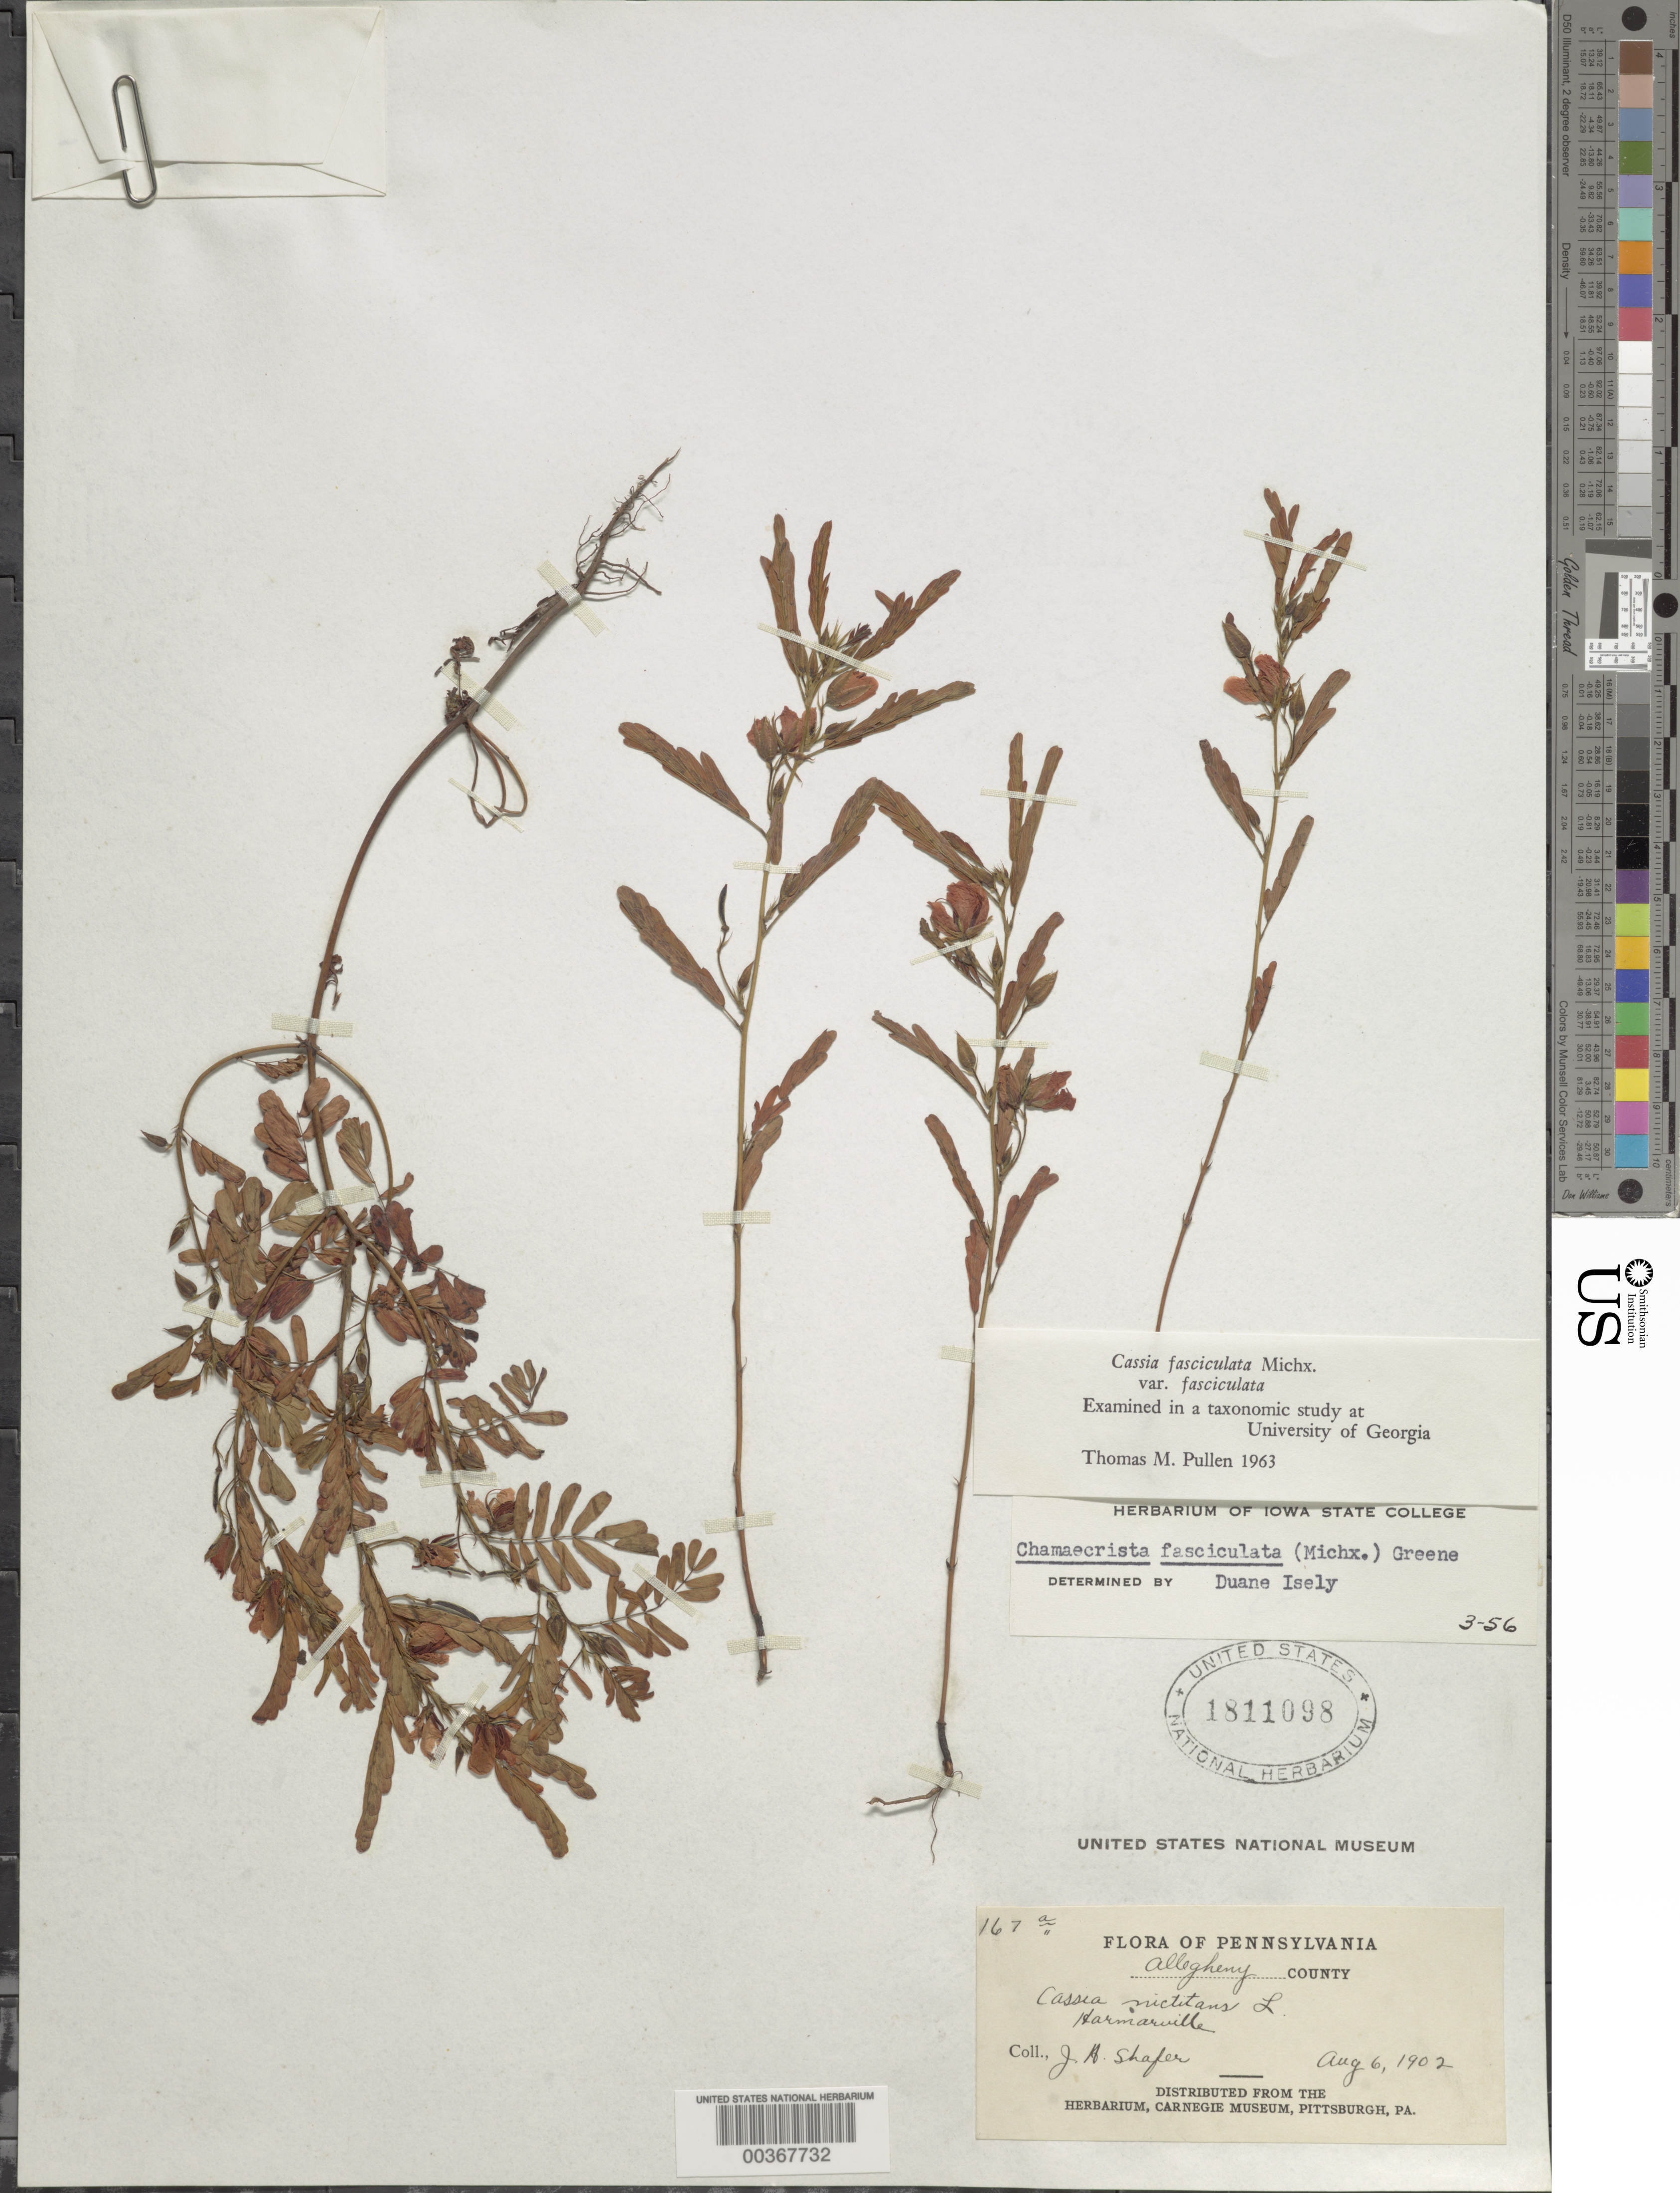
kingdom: Plantae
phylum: Tracheophyta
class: Magnoliopsida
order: Fabales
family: Fabaceae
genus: Chamaecrista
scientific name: Chamaecrista fasciculata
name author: (Michx.) Greene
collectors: J. A. Shafer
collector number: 167a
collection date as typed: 06 Aug 1902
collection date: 1902-08-06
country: United States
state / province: Pennsylvania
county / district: Allegheny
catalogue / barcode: US 1811098